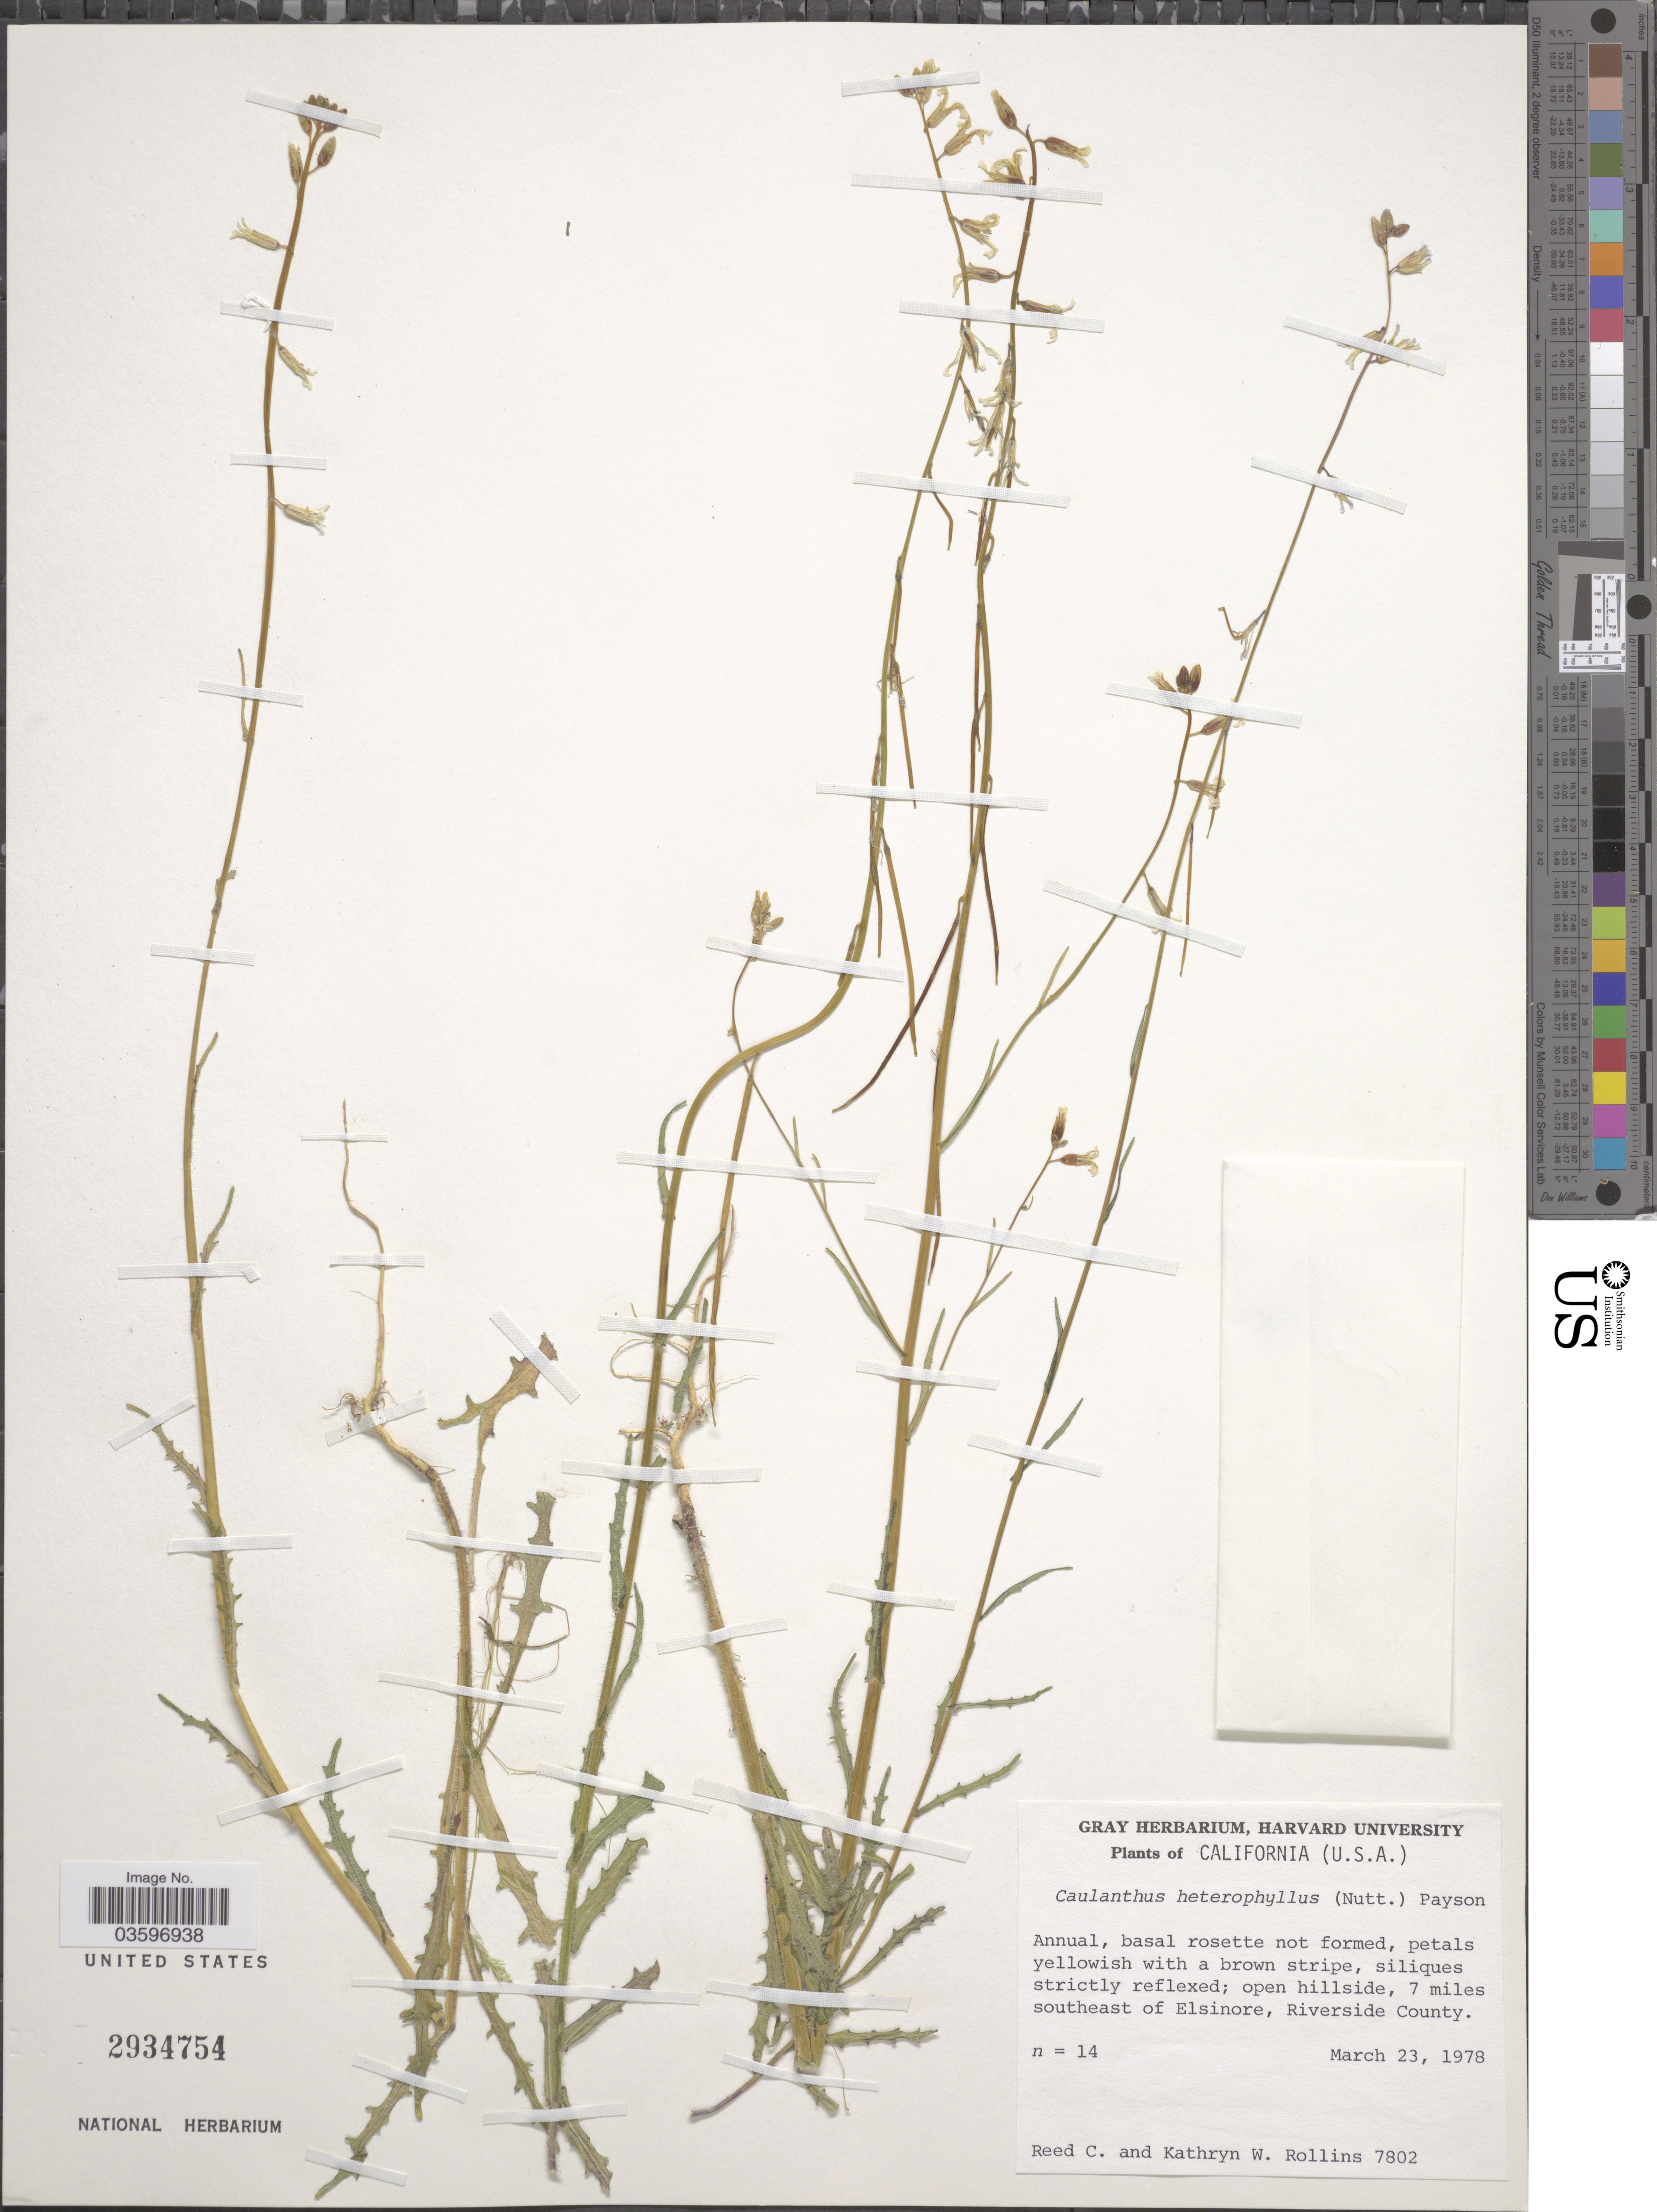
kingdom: Plantae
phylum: Tracheophyta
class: Magnoliopsida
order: Brassicales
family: Brassicaceae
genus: Caulanthus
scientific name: Caulanthus heterophyllus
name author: (Nutt.) Payson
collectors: R. C. Rollins & K. W. Rollins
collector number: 7802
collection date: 1978-03-23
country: United States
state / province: California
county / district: Riverside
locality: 7 miles southeast of Elsinore, Riverside County.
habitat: open hillside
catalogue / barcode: US 2934754